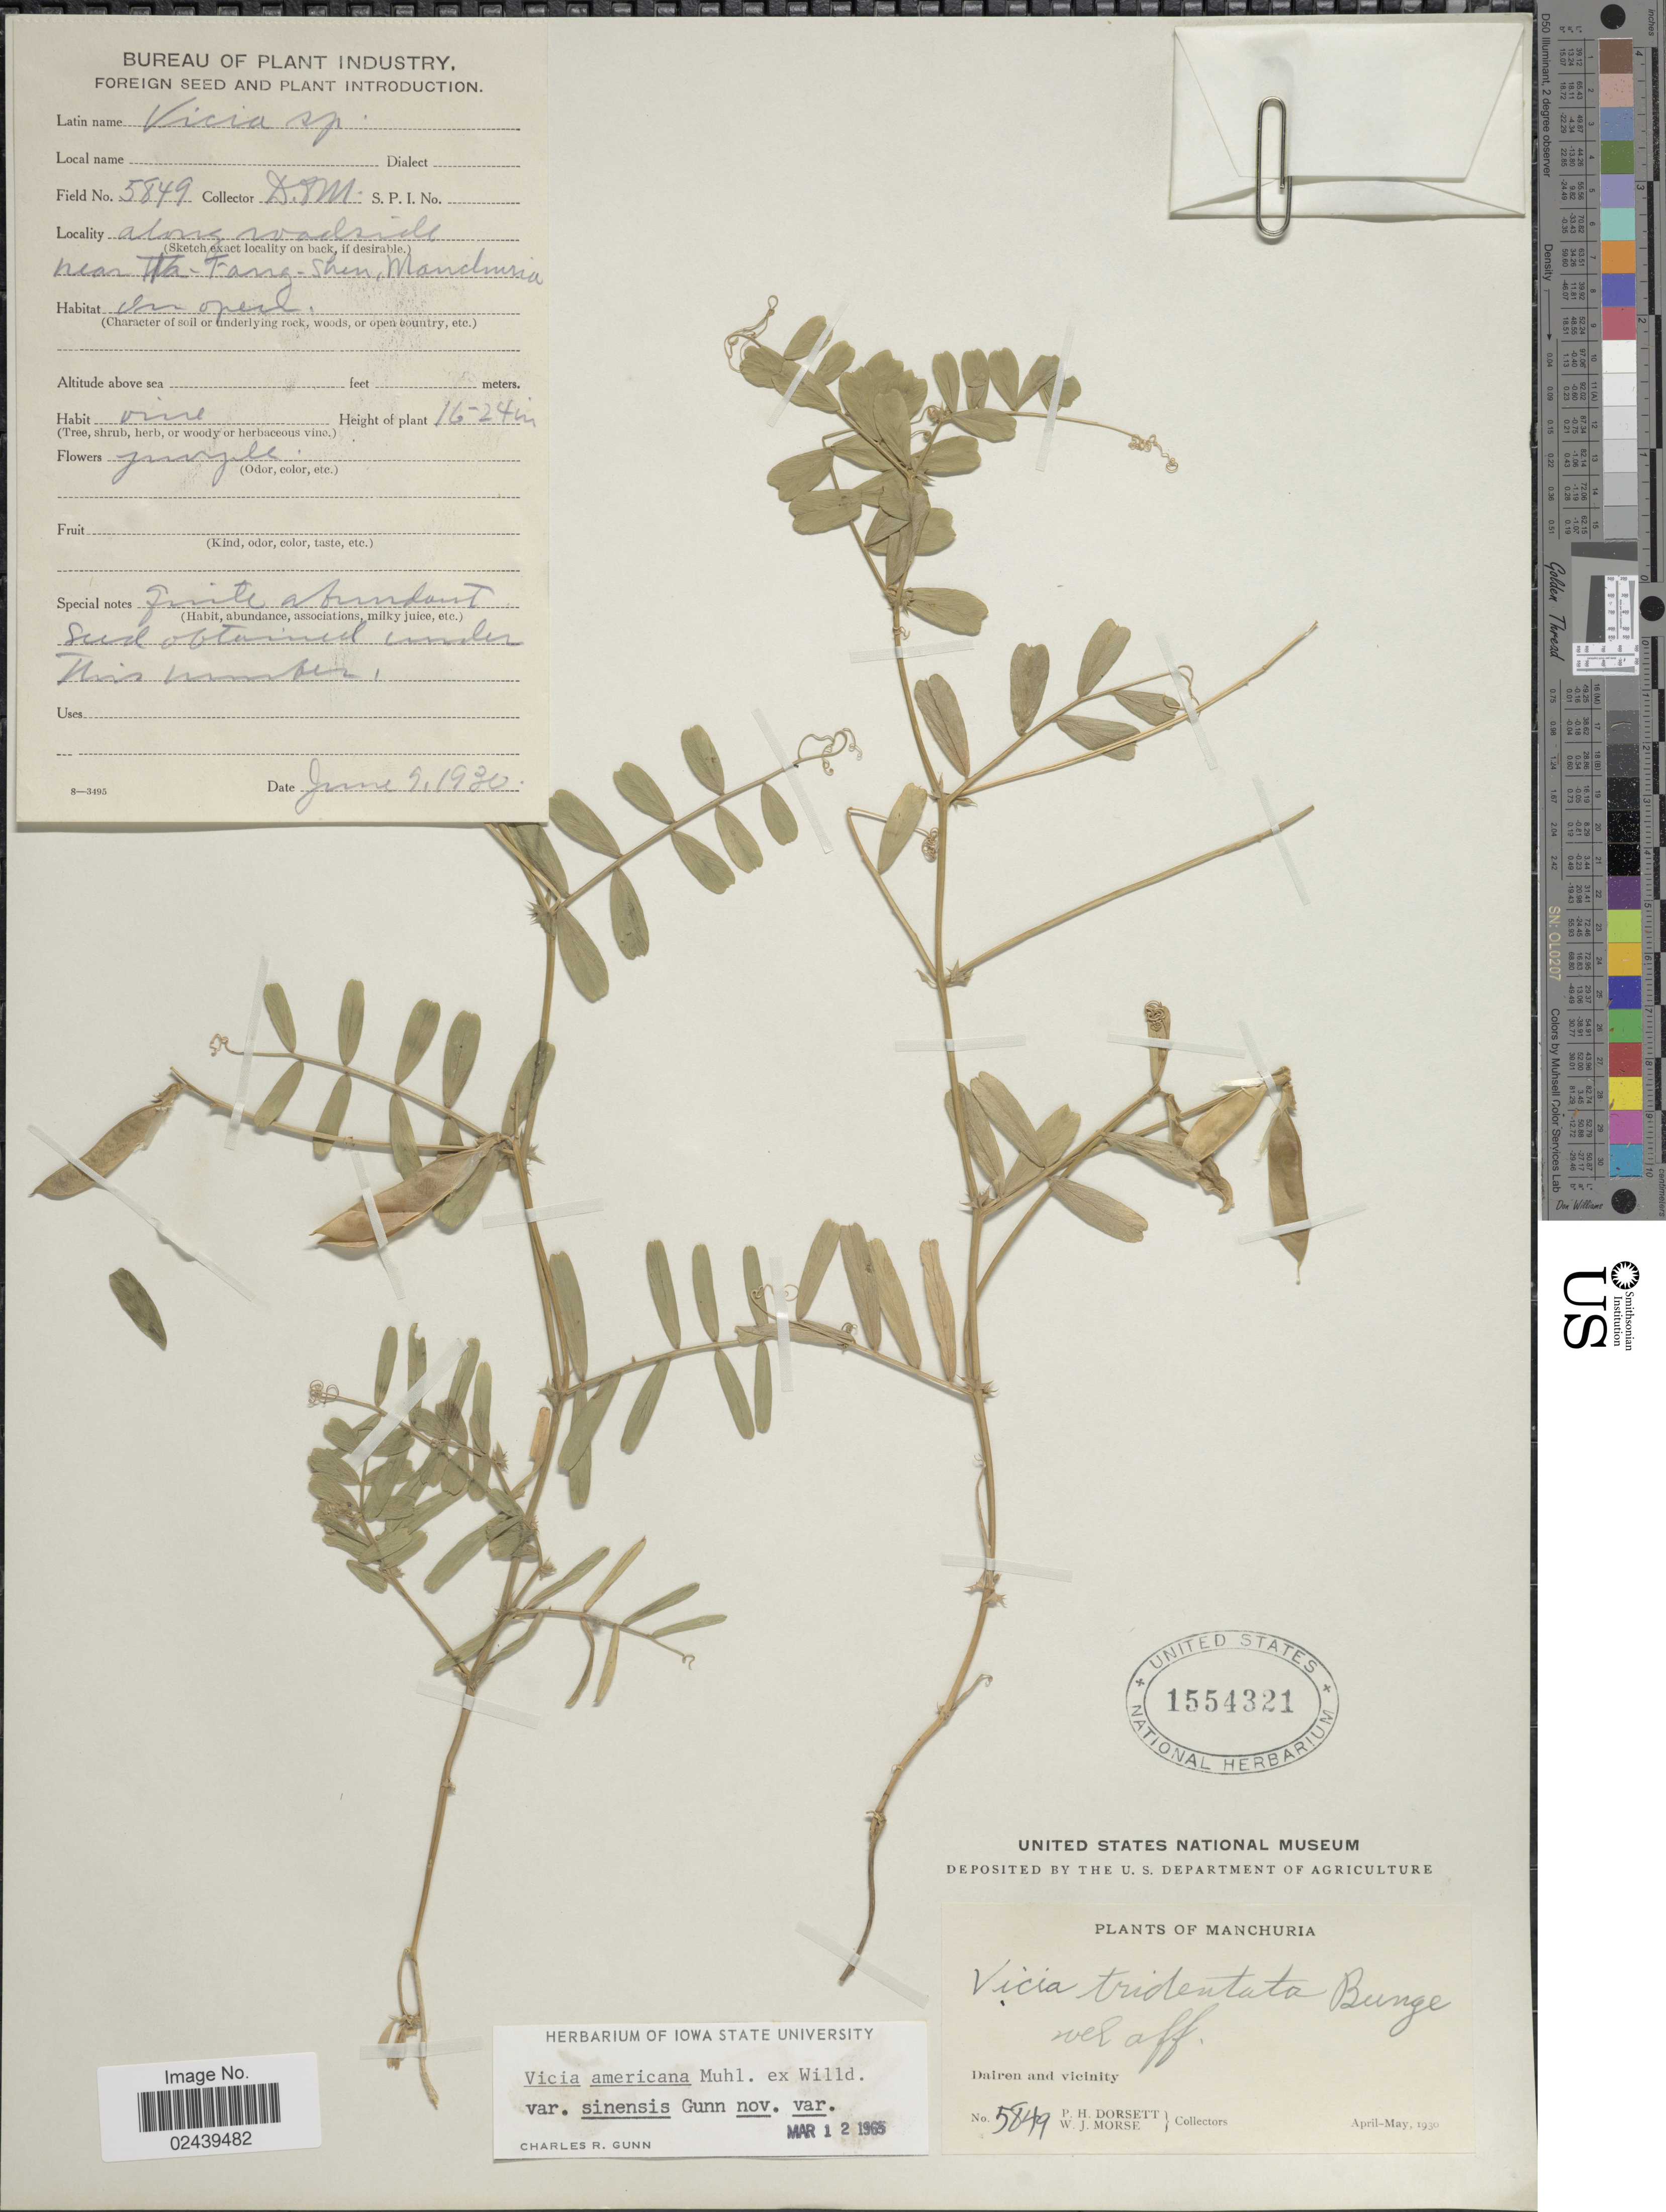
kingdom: Plantae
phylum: Tracheophyta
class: Magnoliopsida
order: Fabales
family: Fabaceae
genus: Vicia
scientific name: Vicia americana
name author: Muhl. ex Willd.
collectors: P. H. Dorsett & W. J. Morse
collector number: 5849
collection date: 1930-06-09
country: China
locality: Manchuria, Dairen and vicinity, along roadside, near the Ta-Fang-Shen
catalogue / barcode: US 1554321